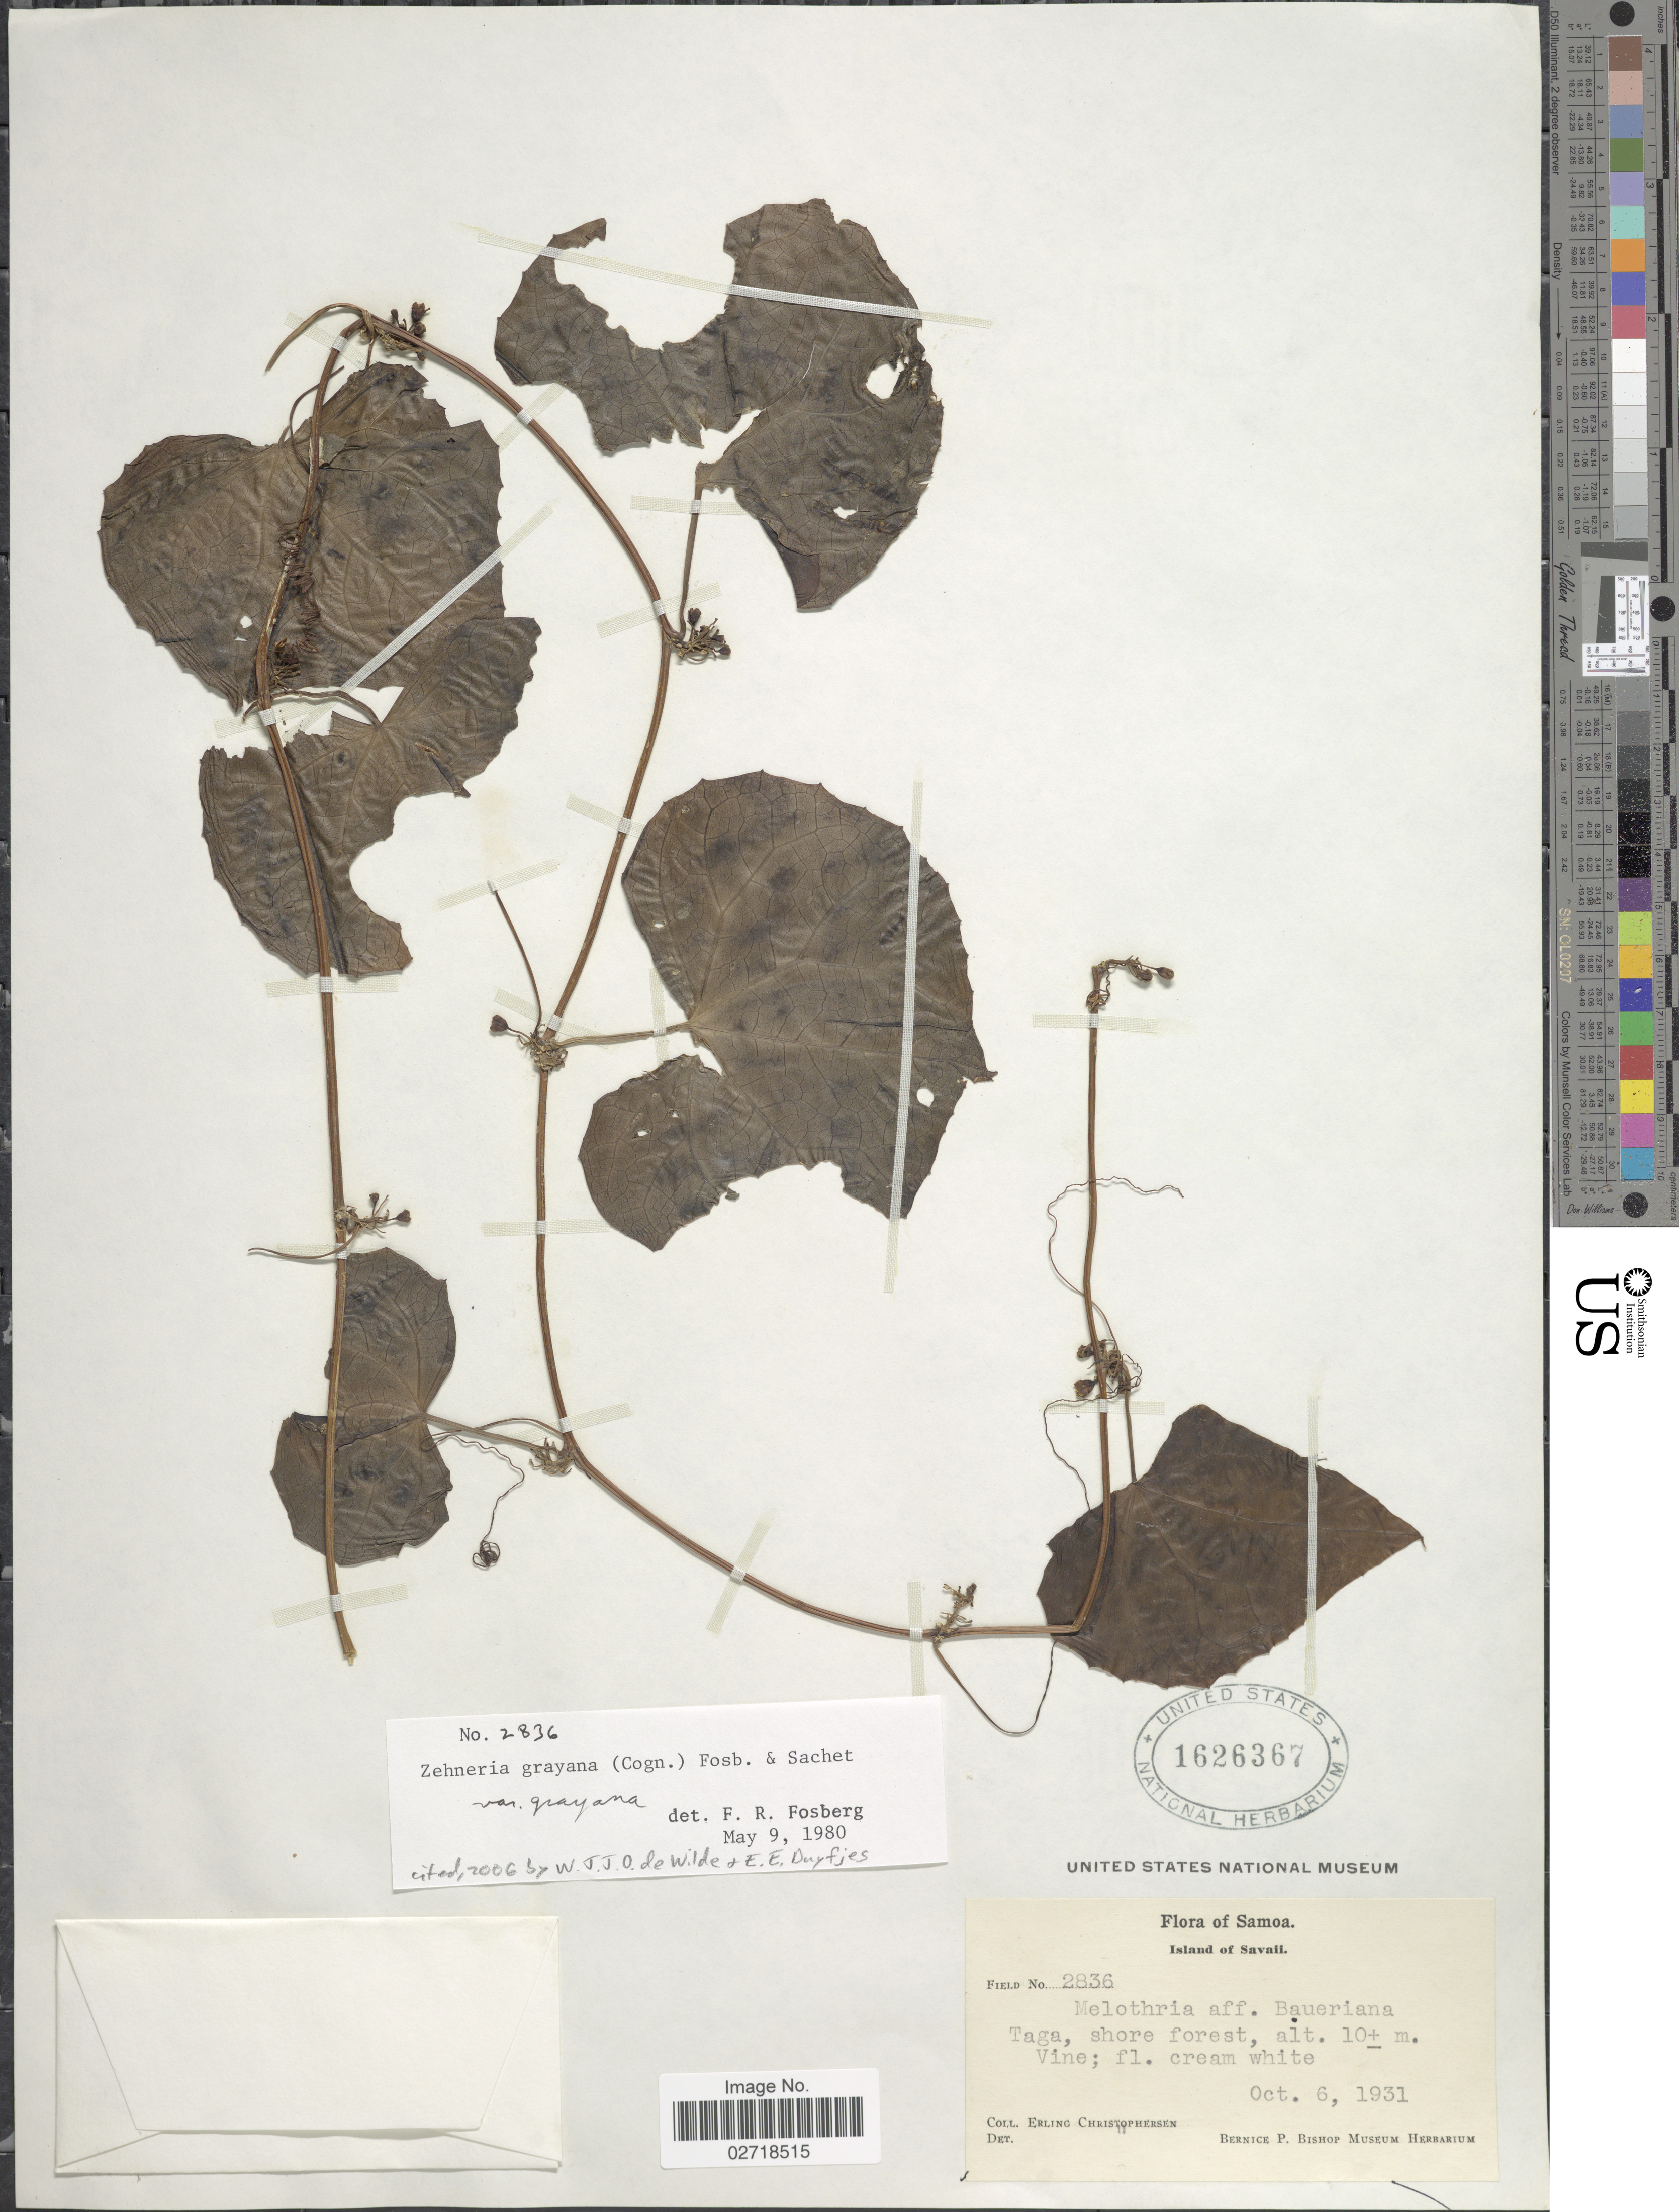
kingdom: Plantae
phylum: Tracheophyta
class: Magnoliopsida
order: Cucurbitales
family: Cucurbitaceae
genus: Zehneria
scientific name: Zehneria grayana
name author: (Cogn.) Fosberg & Sachet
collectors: E. Christophersen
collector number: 2836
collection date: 1931-10-06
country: Samoa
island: Savai'i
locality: Island of Savaii, Taga, shore forest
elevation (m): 10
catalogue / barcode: US 1626367